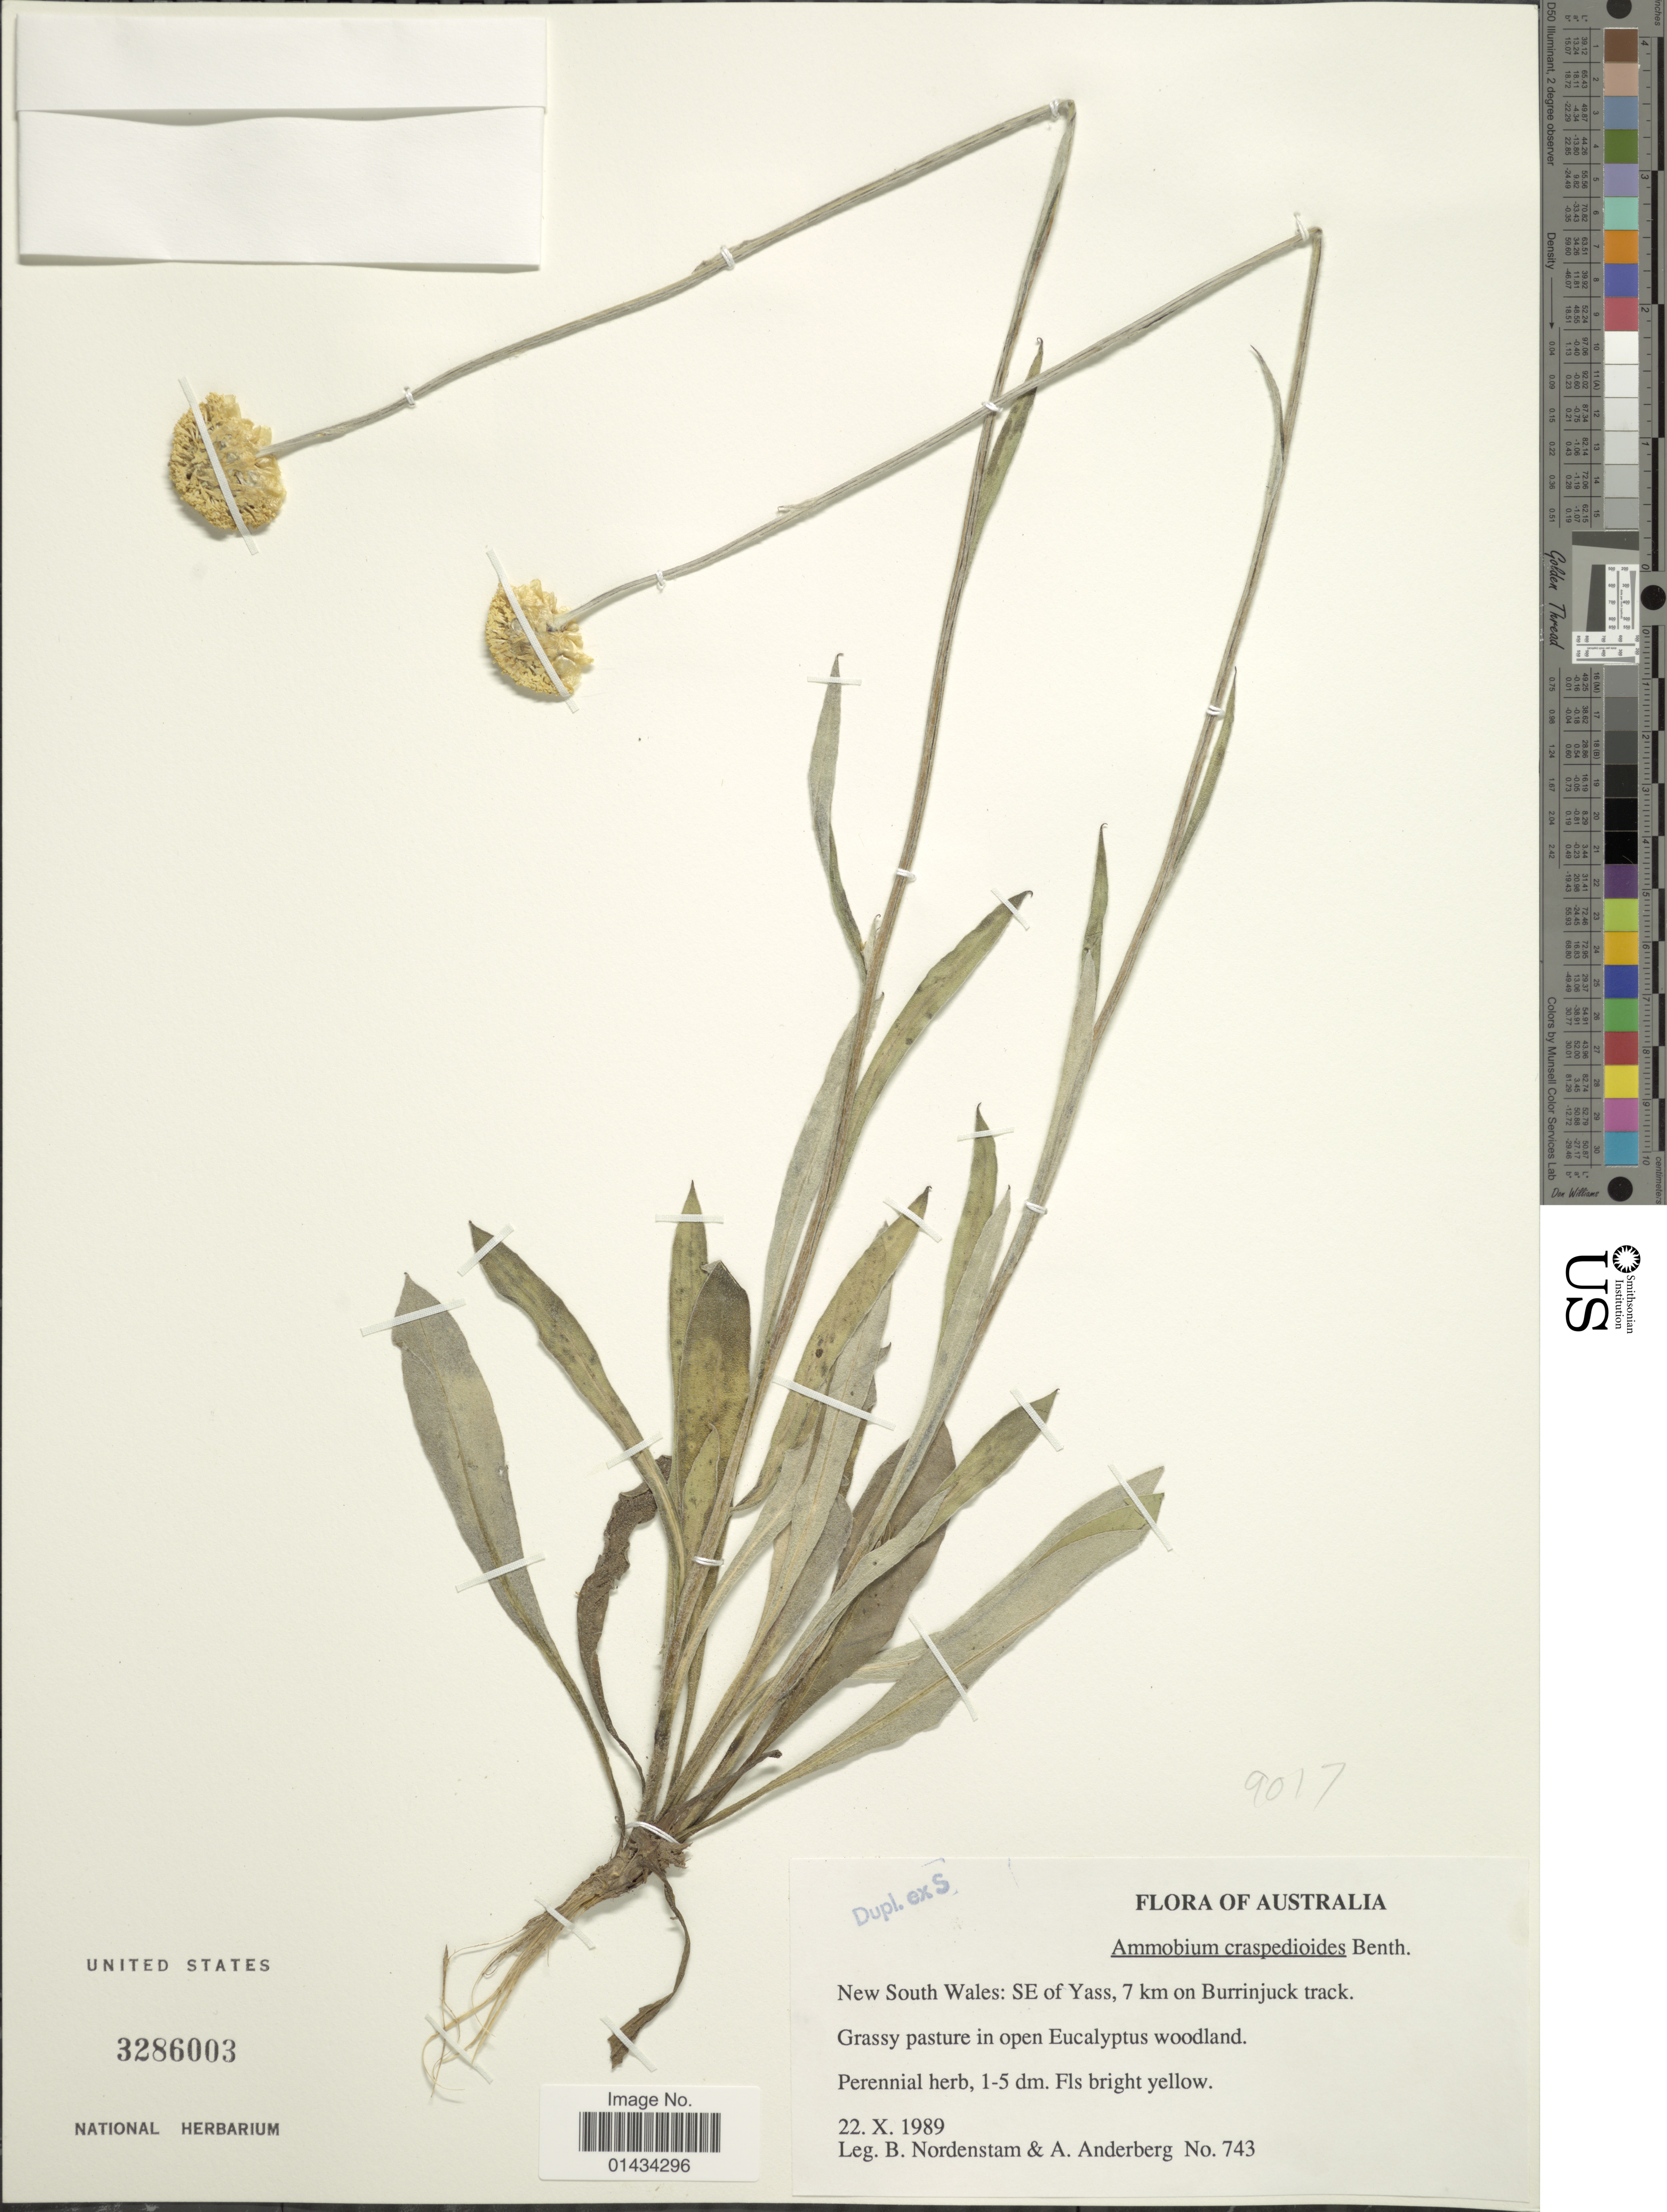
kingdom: Plantae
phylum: Tracheophyta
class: Magnoliopsida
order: Asterales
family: Asteraceae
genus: Ammobium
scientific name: Ammobium craspedioides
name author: Benth.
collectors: B. Nordenstam & A. A. Anderberg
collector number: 743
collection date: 1989-10-22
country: Australia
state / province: New South Wales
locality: SE of yass, 7 km on Burrinjuck track, grassy pasture in open Eucalyptus woodland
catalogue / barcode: US 3286003